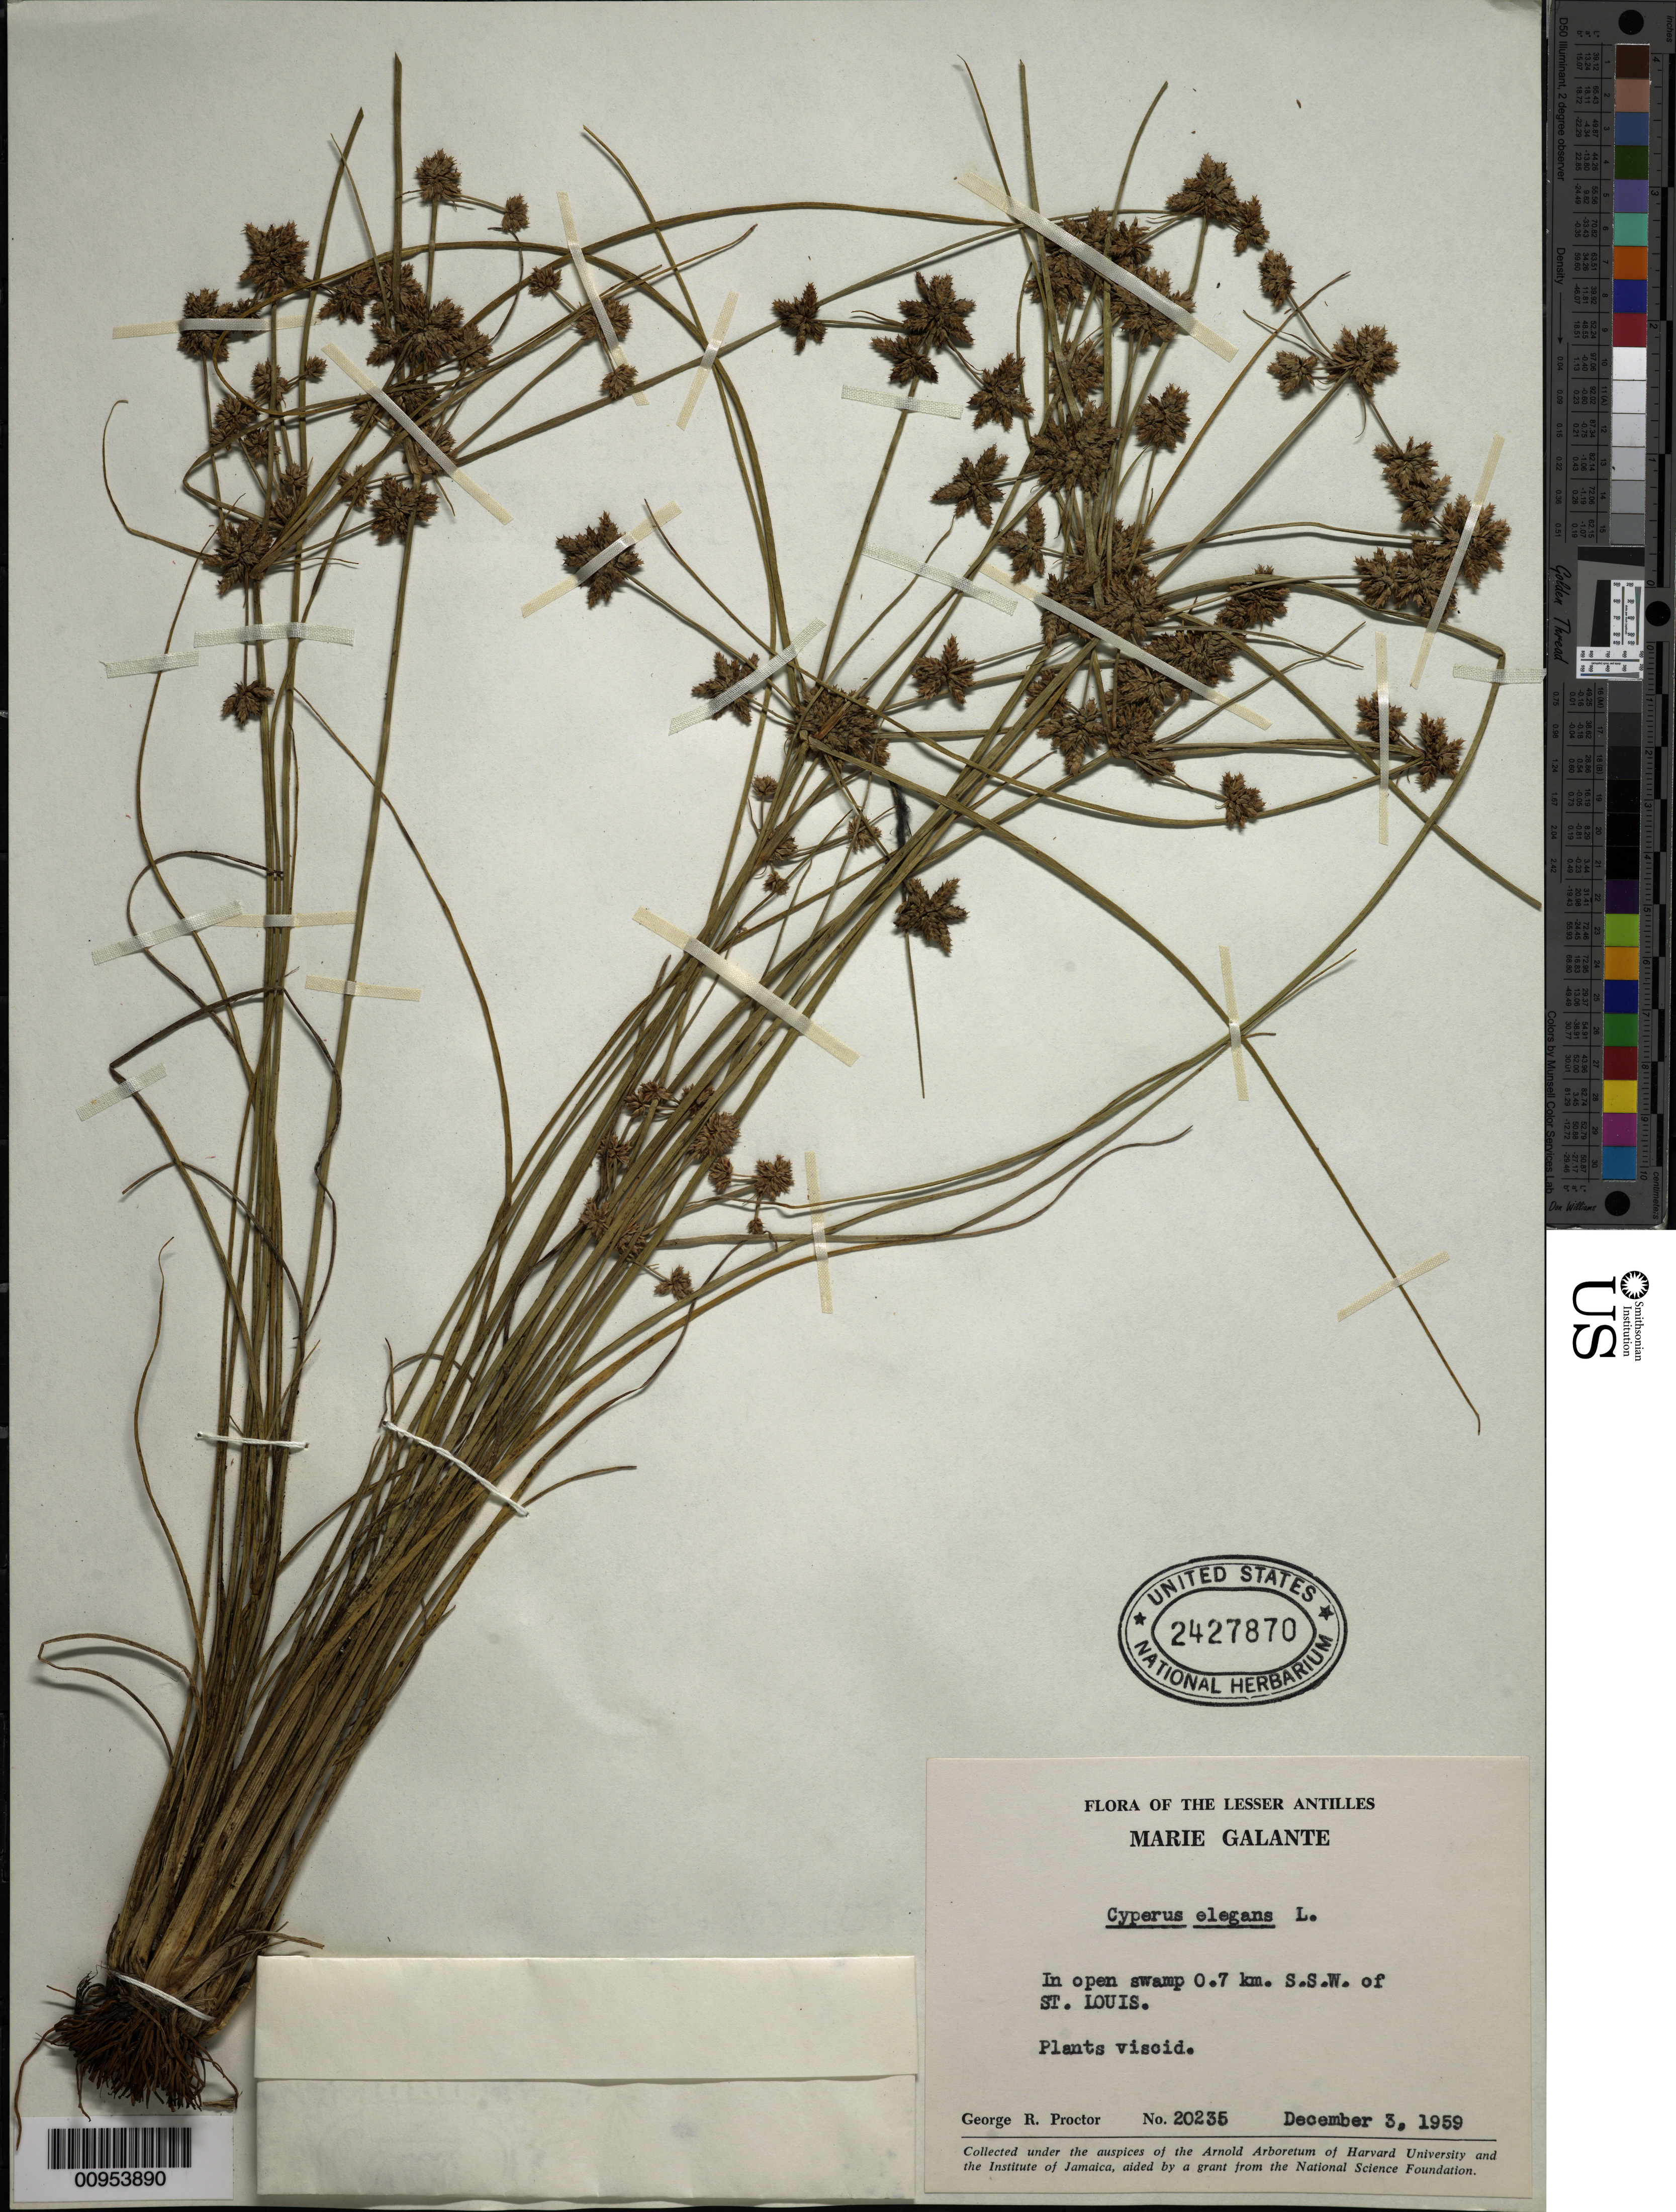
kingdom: Plantae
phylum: Tracheophyta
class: Liliopsida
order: Poales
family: Cyperaceae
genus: Cyperus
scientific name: Cyperus elegans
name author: L.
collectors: G. R. Proctor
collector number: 20235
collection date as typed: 03 Dec 1959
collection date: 1959-12-03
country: Guadeloupe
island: Marie Galante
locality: Swamp 0.7 km SSW of St. Louis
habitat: In open swamp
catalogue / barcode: US 2427870